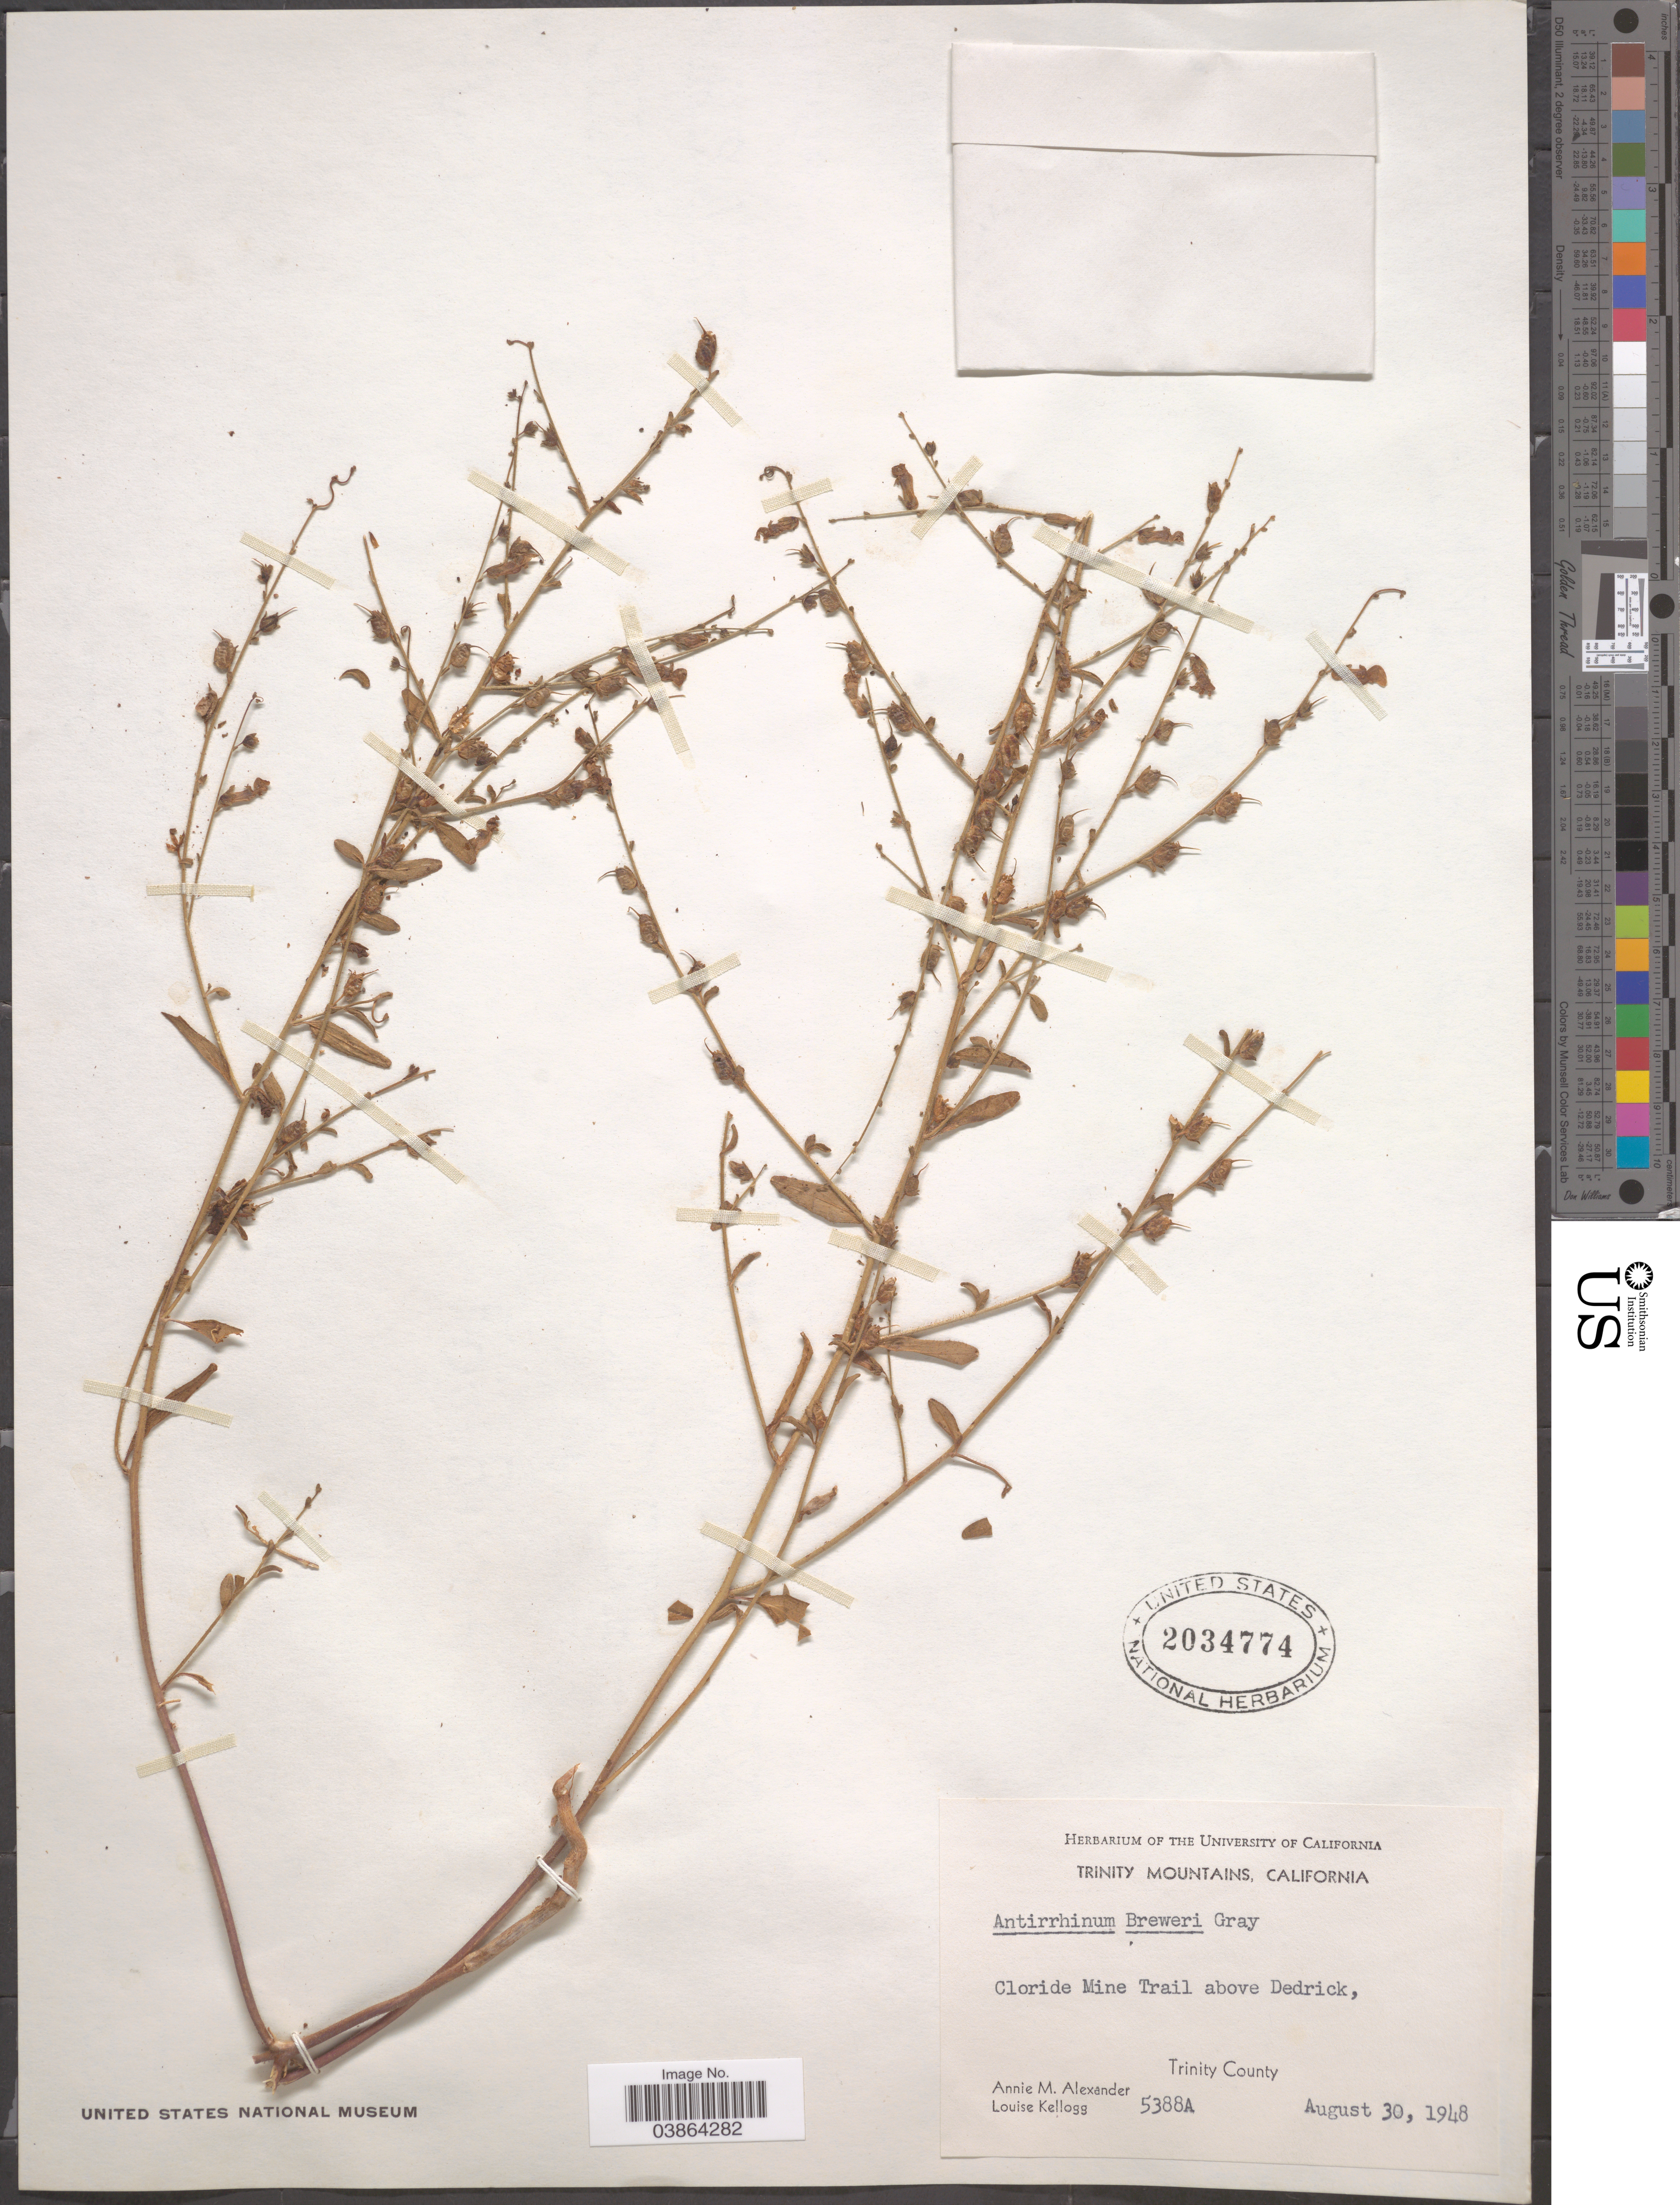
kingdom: Plantae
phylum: Tracheophyta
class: Magnoliopsida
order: Lamiales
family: Plantaginaceae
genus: Sairocarpus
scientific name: Sairocarpus vexillocalyculatus subsp. breweri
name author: (A. Gray) Barringer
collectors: A. M. Alexander & L. Kellogg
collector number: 5388A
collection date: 1948-08-30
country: United States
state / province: California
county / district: Trinity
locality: Trinity Mountains. Cloride Mine Trail above Dedrick, Trinity County.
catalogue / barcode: US 2034774